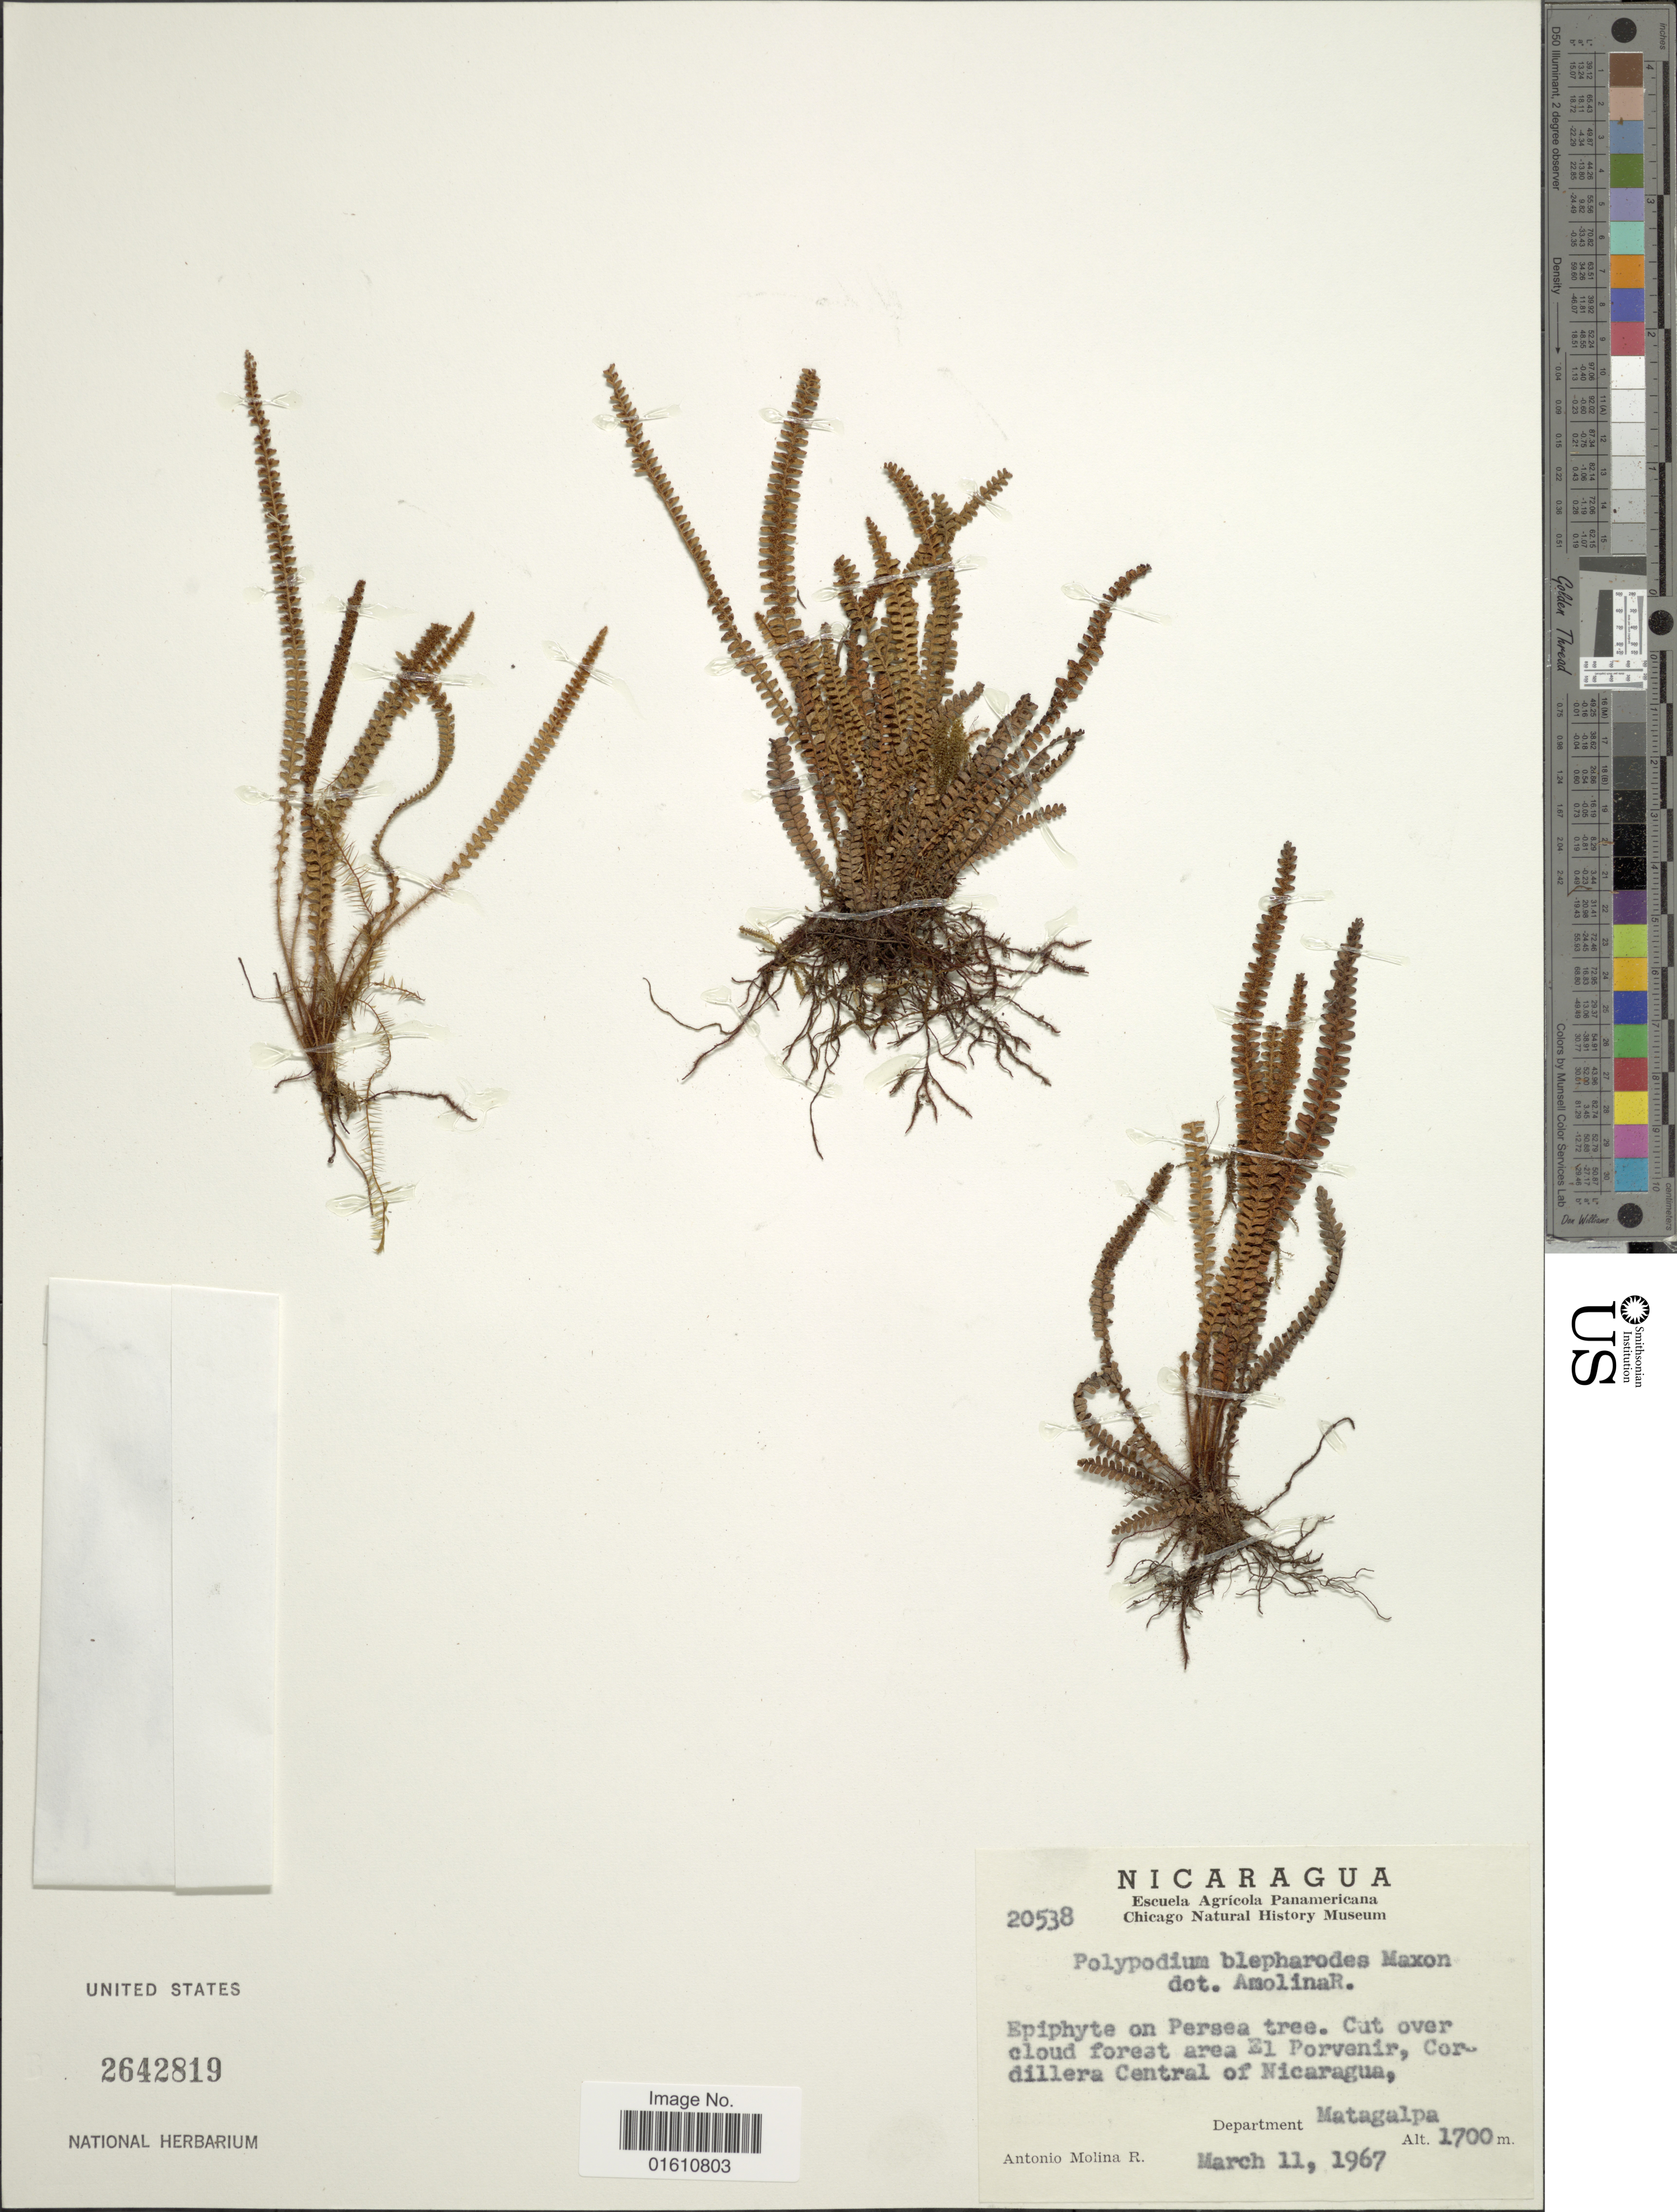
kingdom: Plantae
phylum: Tracheophyta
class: Polypodiopsida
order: Polypodiales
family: Polypodiaceae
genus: Moranopteris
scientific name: Moranopteris taenifolia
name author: (Jenman) R. Y. Hirai & J. Prado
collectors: A. Molina R.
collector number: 20538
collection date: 1967-03-11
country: Nicaragua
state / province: Matagalpa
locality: Cut over cloud forest area El Porvenir, Cordillera Central of Nicaragua, Department Matagalpa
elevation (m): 1700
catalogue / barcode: US 2642819